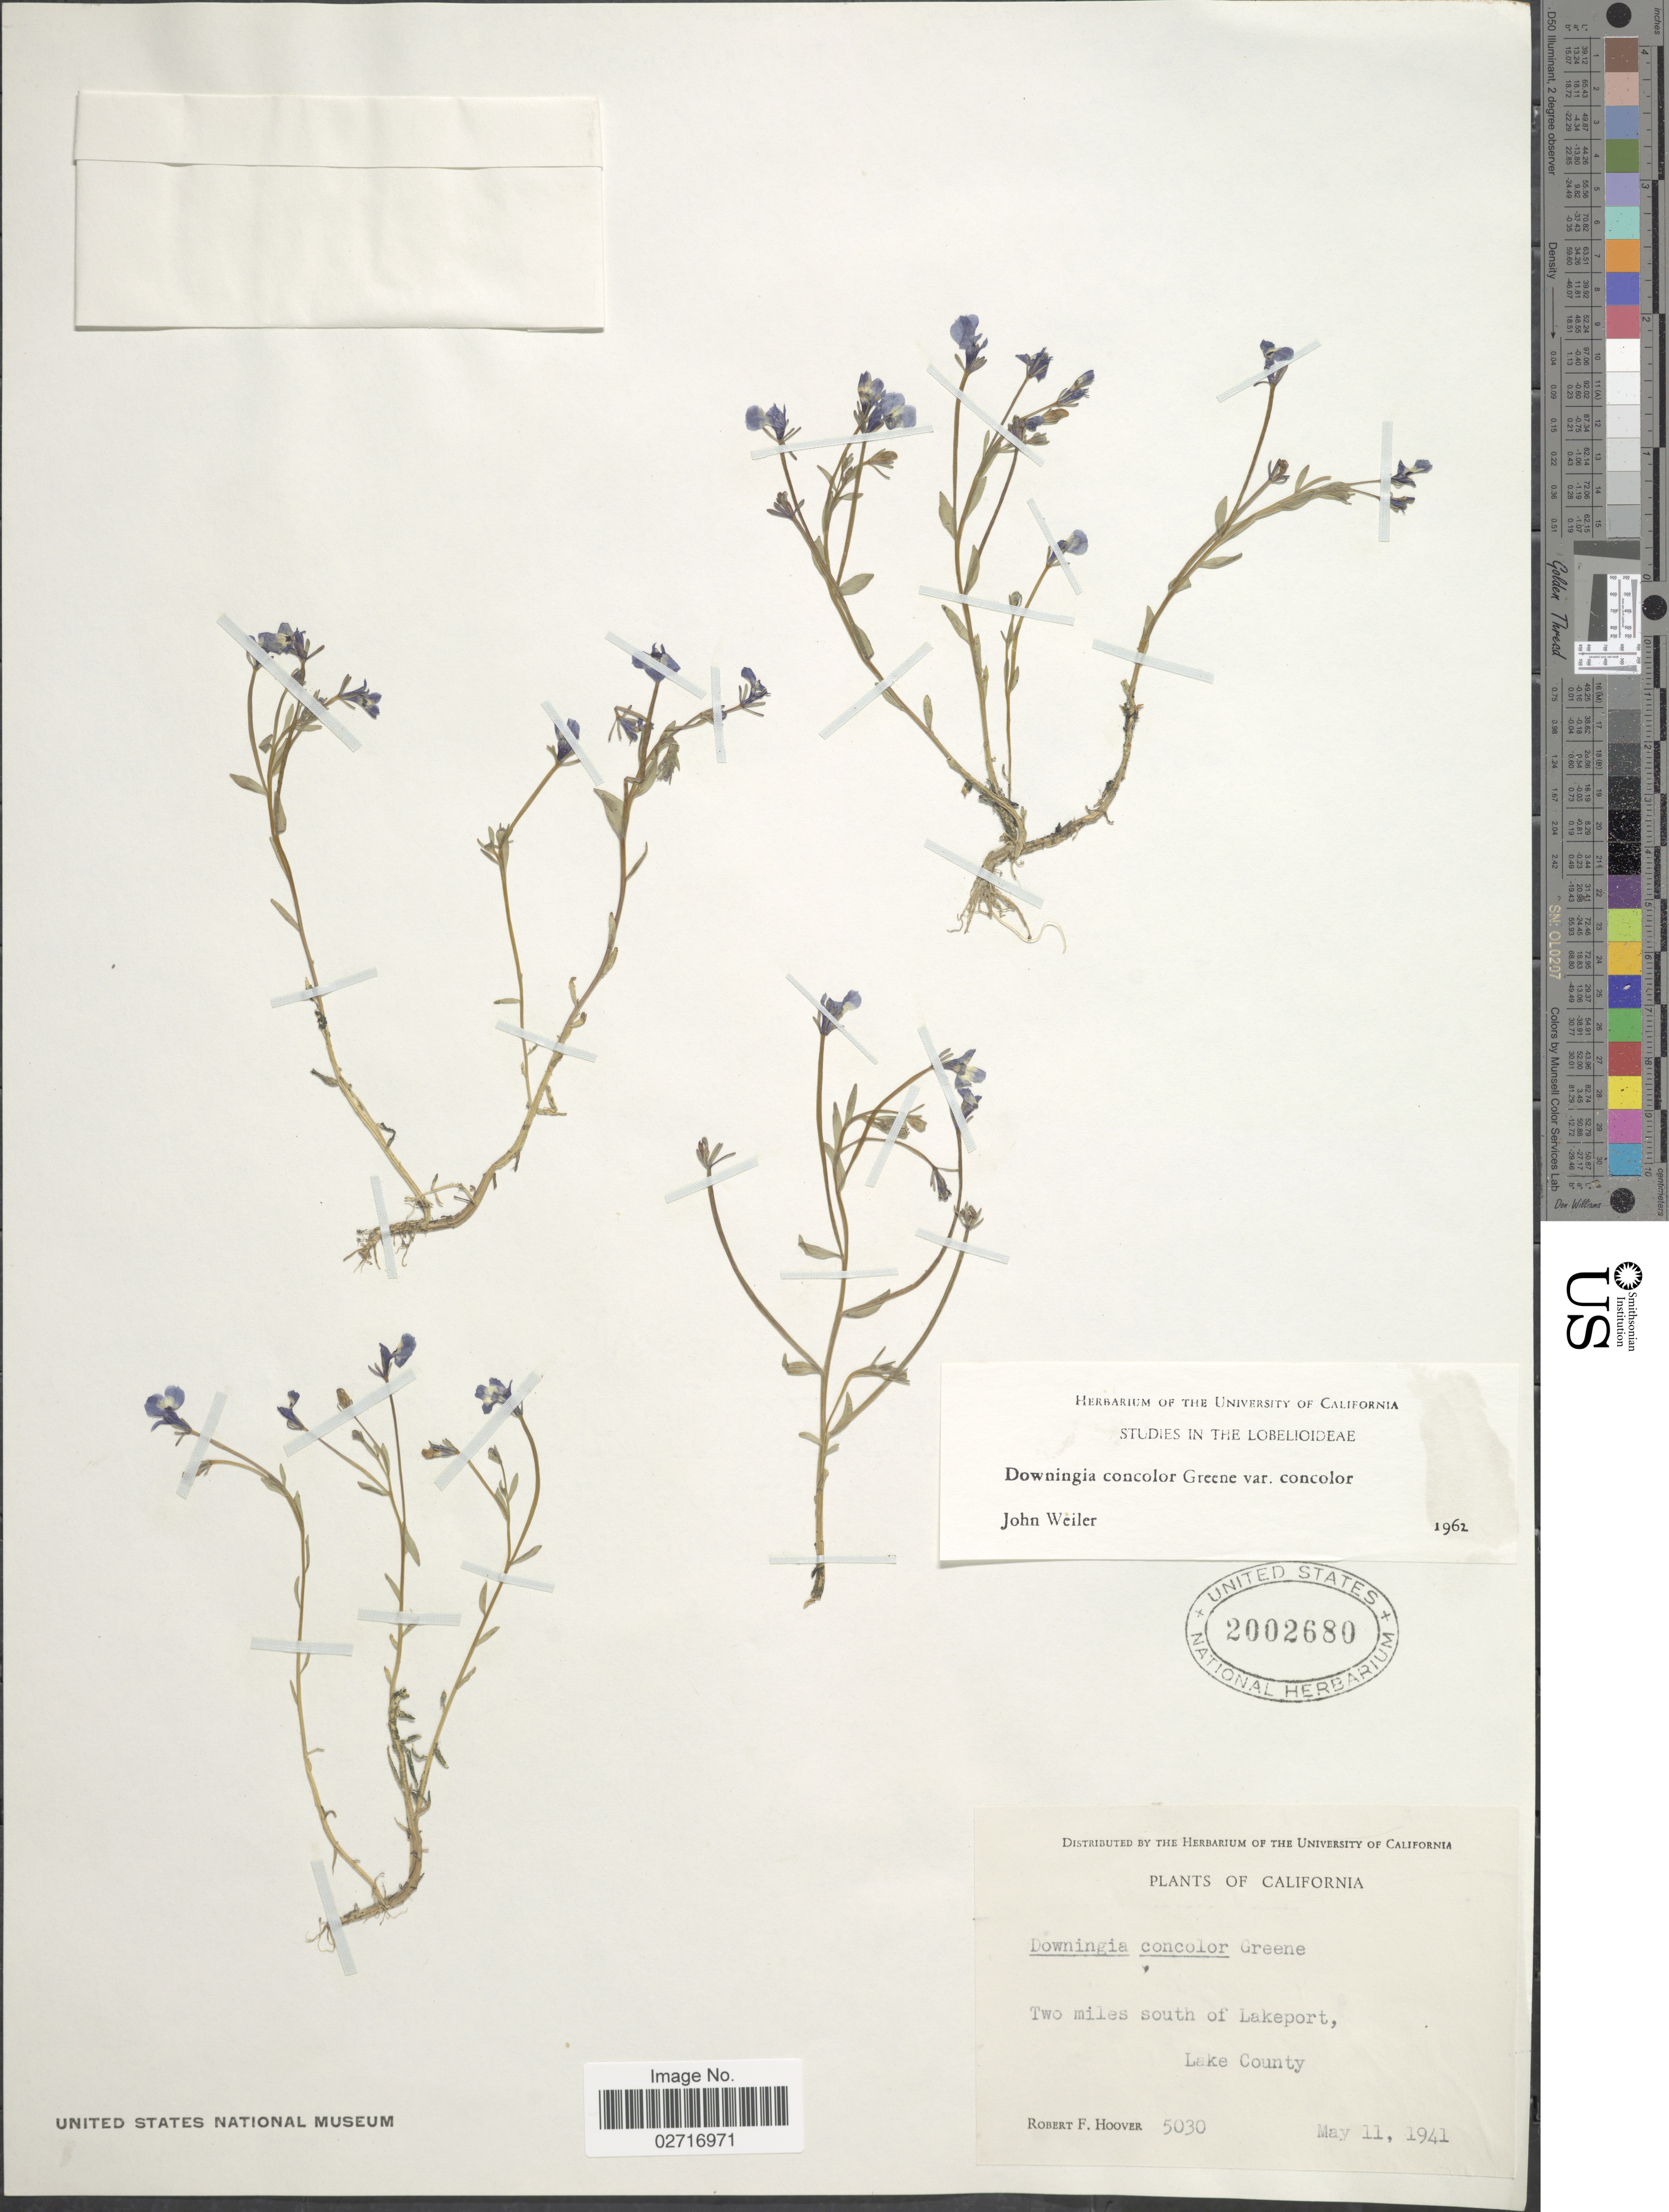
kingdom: Plantae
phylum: Tracheophyta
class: Magnoliopsida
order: Asterales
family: Campanulaceae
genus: Downingia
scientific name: Downingia concolor var. concolor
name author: Greene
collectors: R. F. Hoover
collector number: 5030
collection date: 1941-05-11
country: United States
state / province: California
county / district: Lake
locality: Two miles south of Lakeport, Lake County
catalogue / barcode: US 2002680